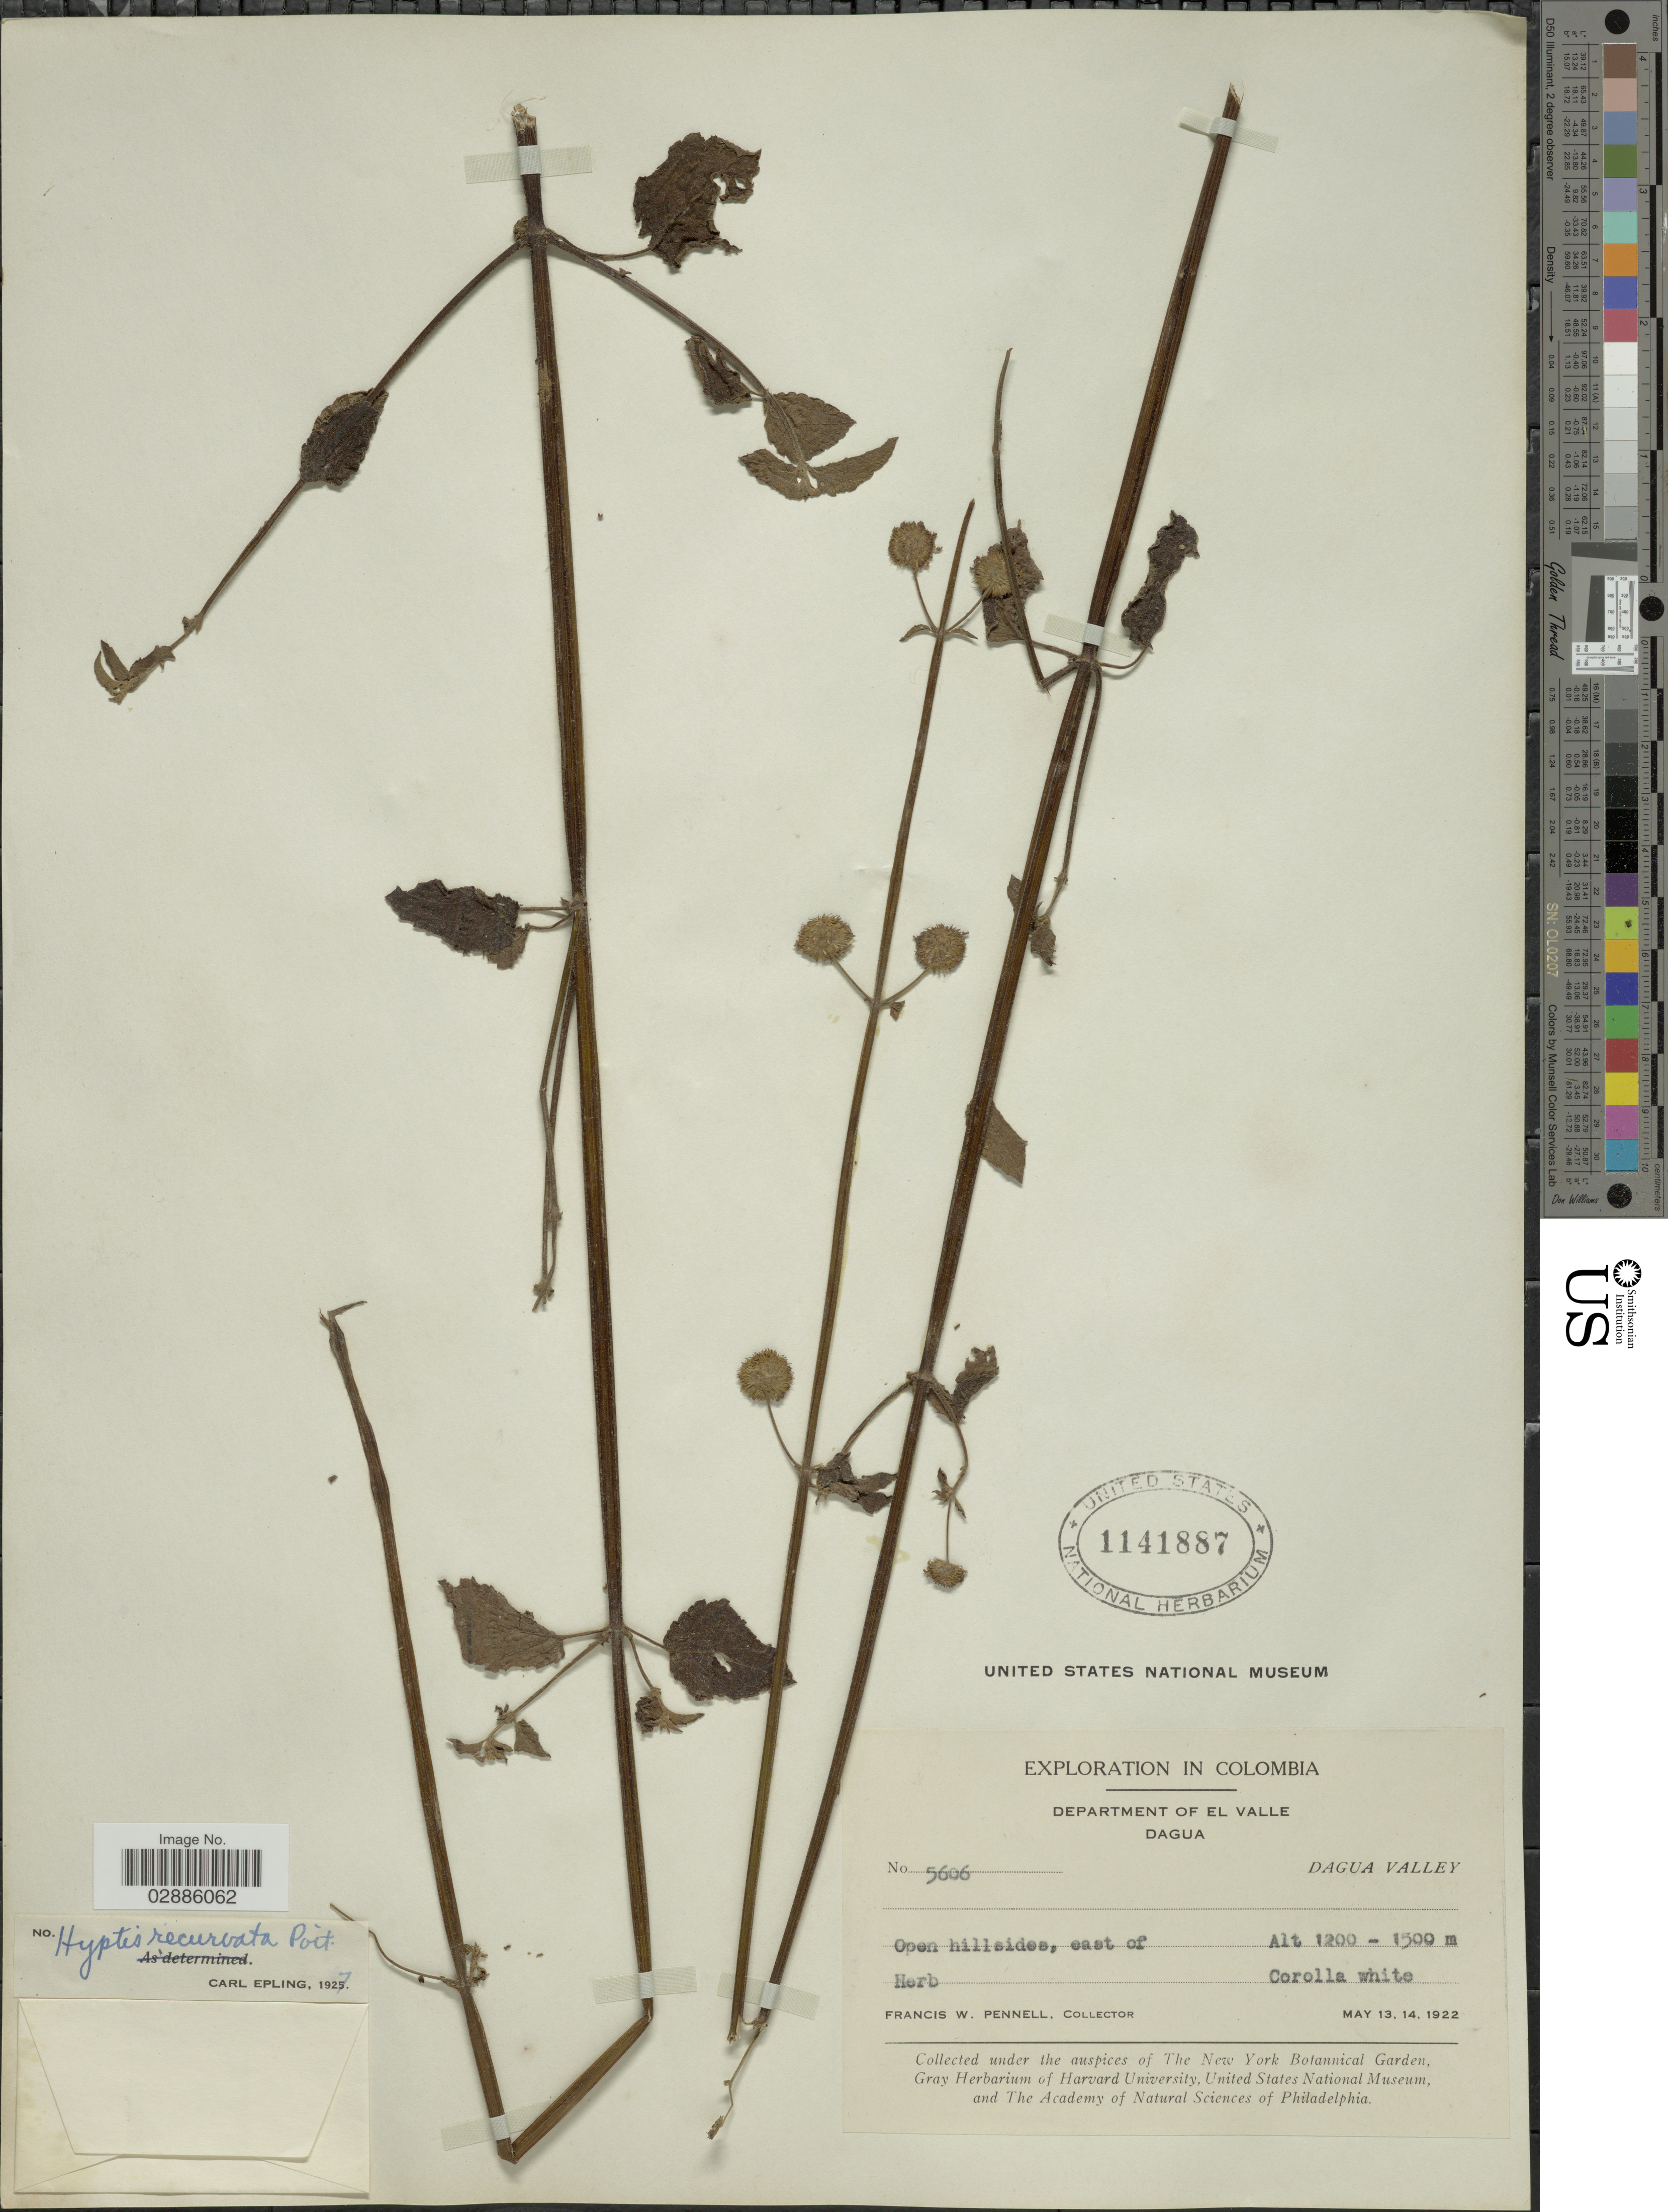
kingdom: Plantae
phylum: Tracheophyta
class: Magnoliopsida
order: Lamiales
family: Lamiaceae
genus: Hyptis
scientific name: Hyptis recurvata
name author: Poit.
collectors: F. W. Pennell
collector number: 5606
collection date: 1922-05-13/1922-05-14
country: Colombia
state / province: Valle del Cauca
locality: Department of El Valle. Dagua. Dagua Valley.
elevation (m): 1200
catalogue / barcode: US 1141887